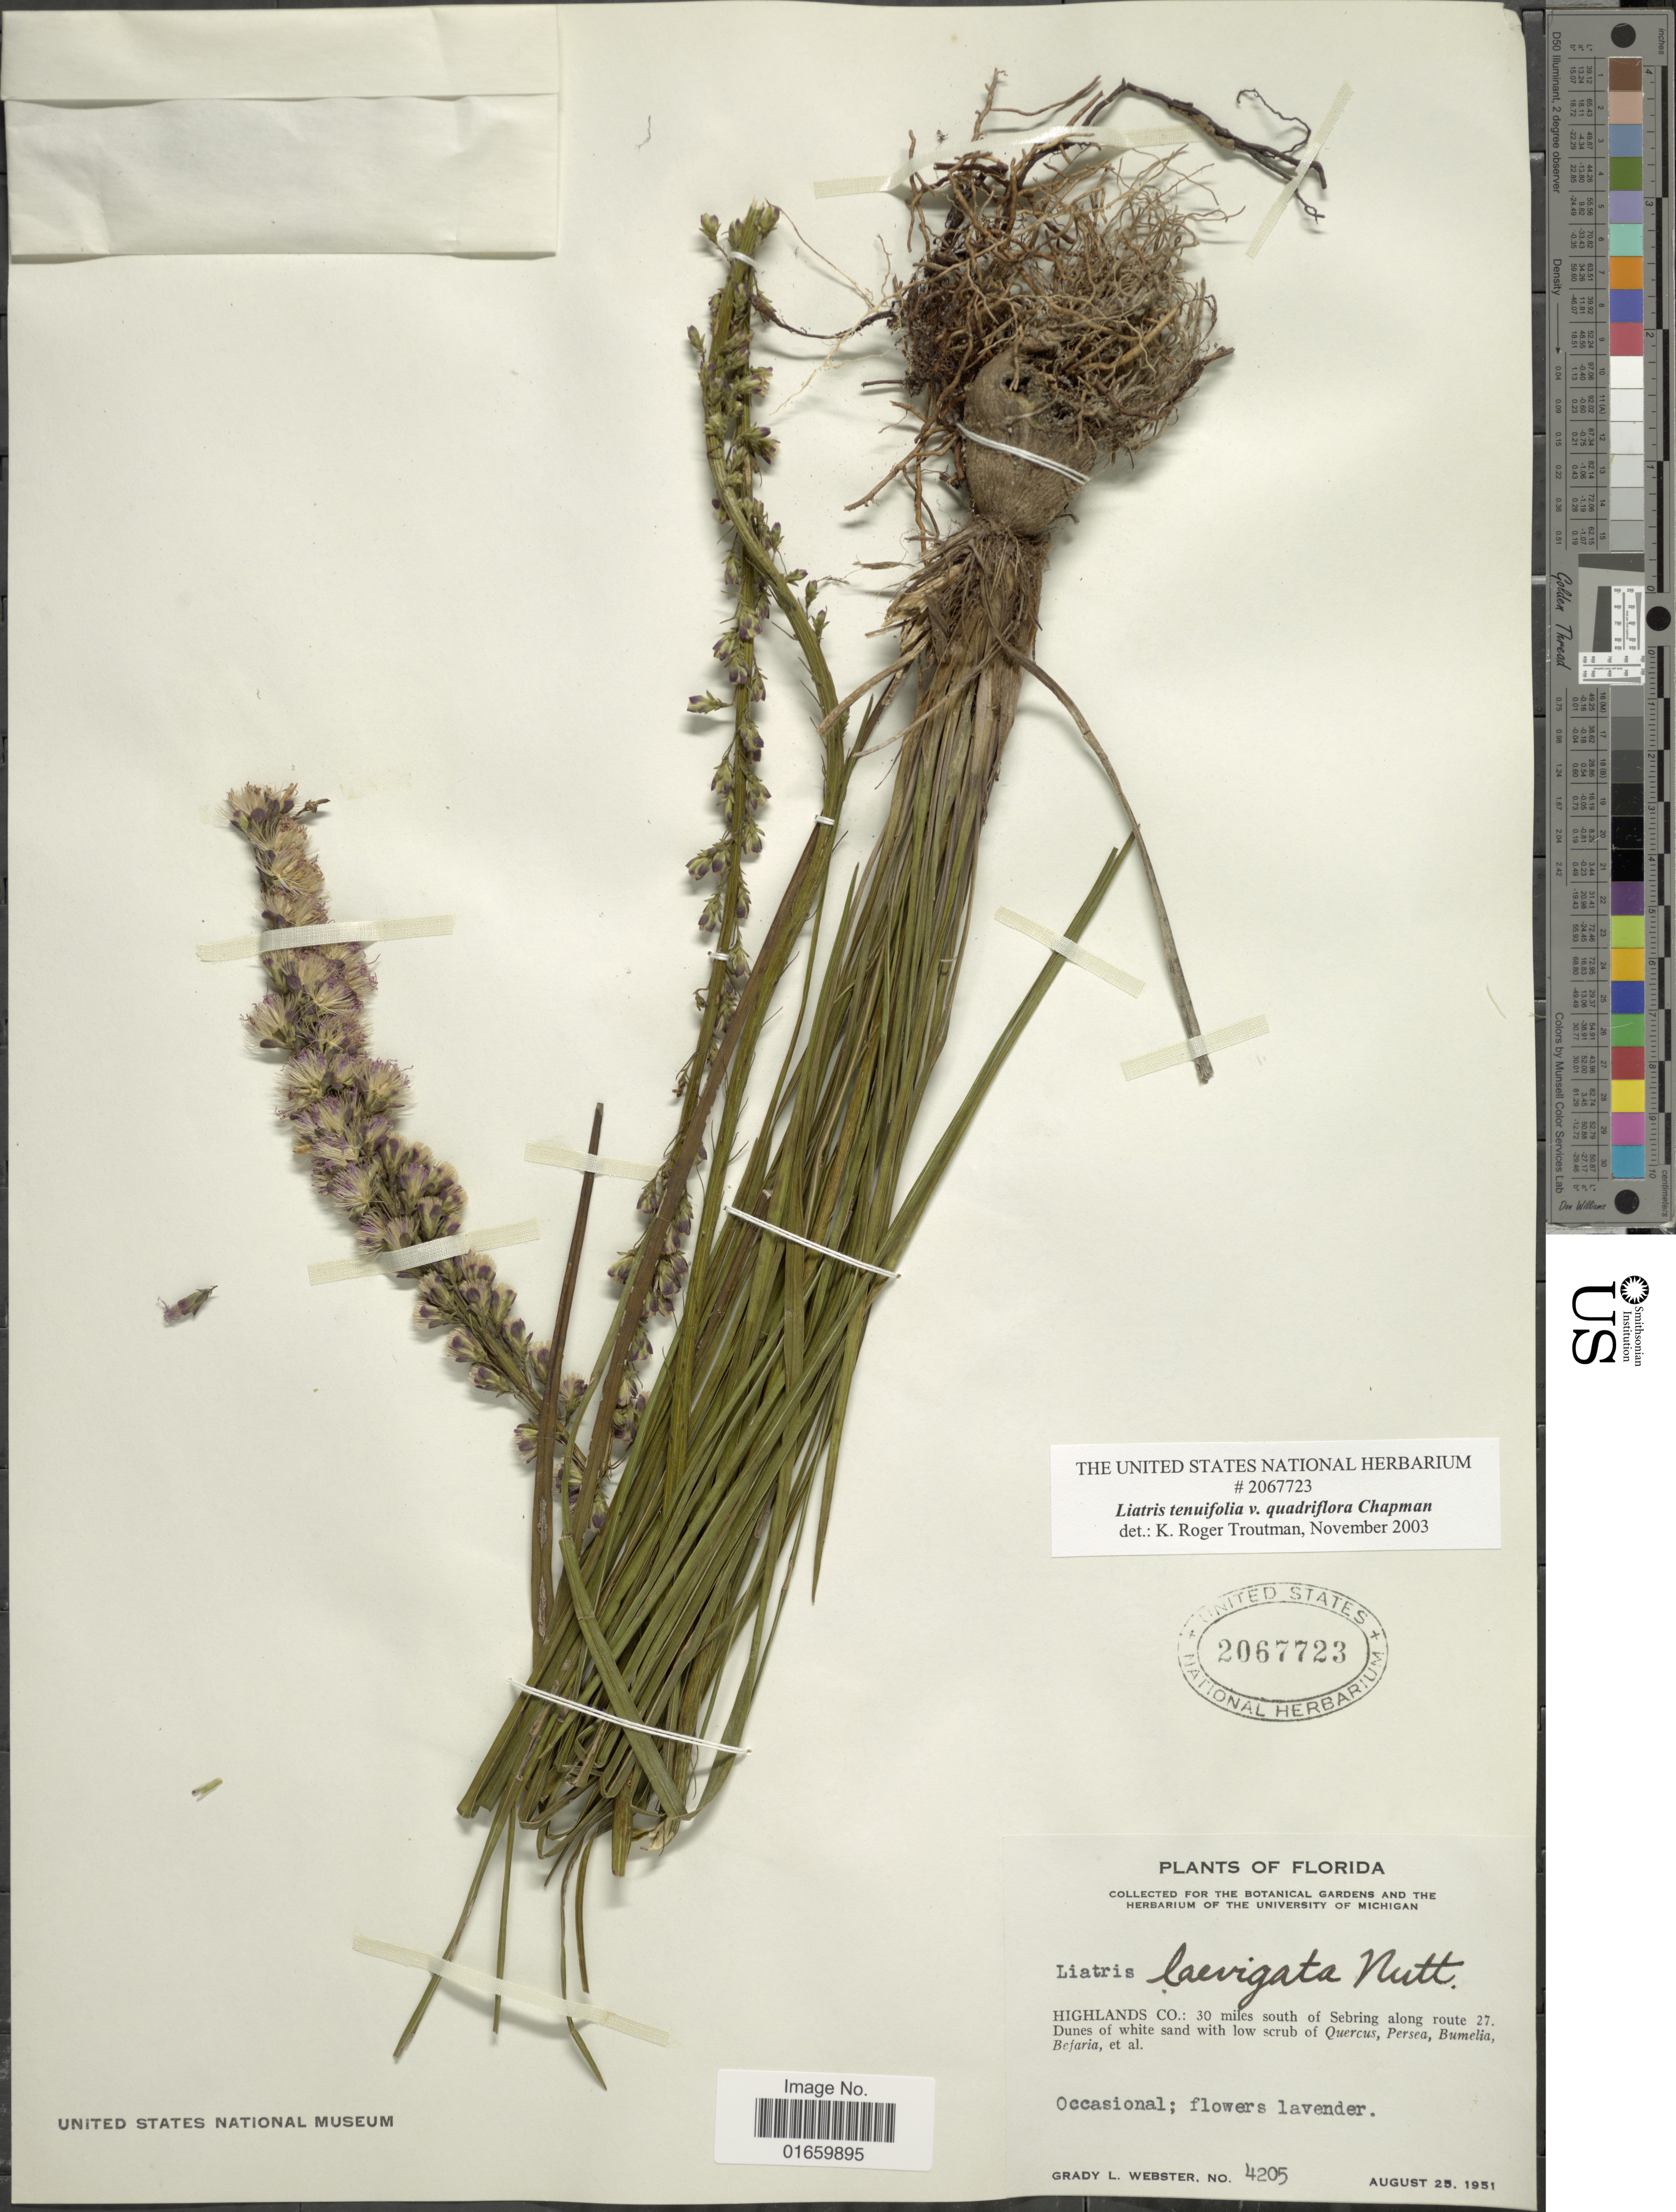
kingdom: Plantae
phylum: Tracheophyta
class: Magnoliopsida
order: Asterales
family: Asteraceae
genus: Liatris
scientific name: Liatris tenuifolia var. quadriflora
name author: Chapm.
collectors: G. L. Webster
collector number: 4205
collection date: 1951-08-25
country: United States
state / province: Florida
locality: Highlands Co.: 30 miles south of Sebring along route 27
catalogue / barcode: US 2067723